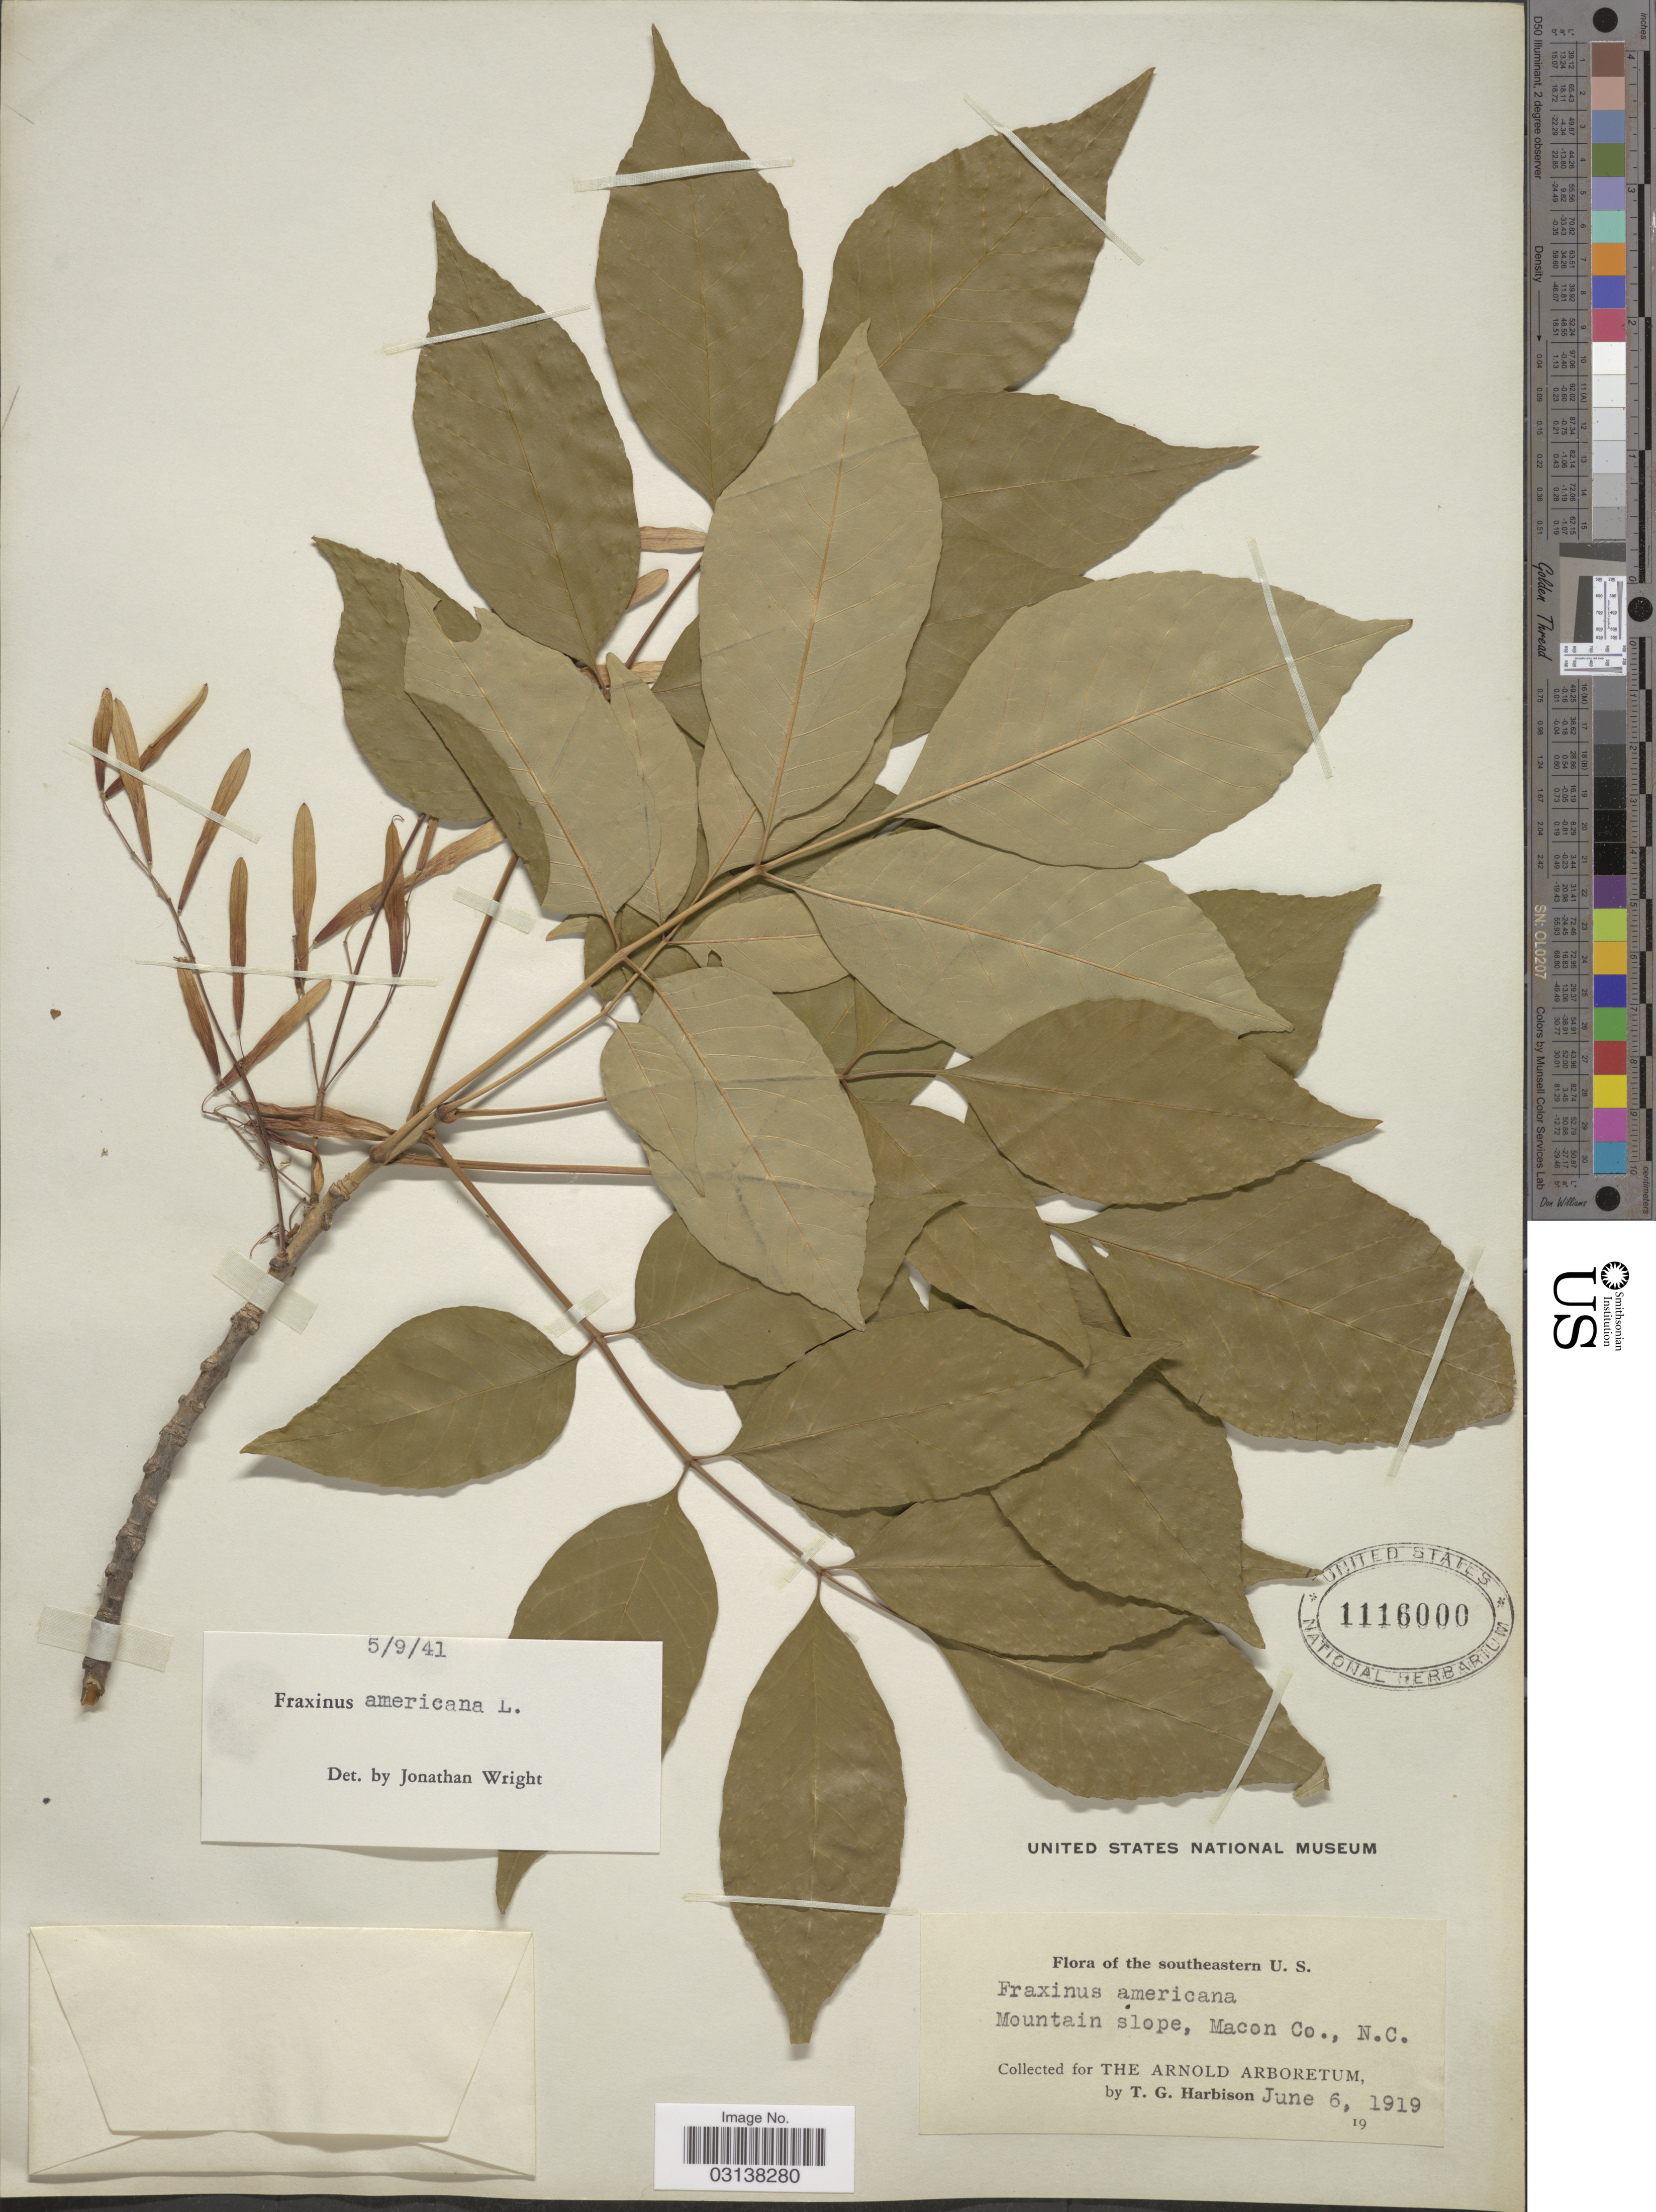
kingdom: Plantae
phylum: Tracheophyta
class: Magnoliopsida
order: Lamiales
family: Oleaceae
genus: Fraxinus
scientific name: Fraxinus americana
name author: L.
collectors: T. Harbison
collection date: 1919-06-06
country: United States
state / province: North Carolina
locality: Southeastern U.S. Mountain slope, Macon Co.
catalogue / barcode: US 1116000